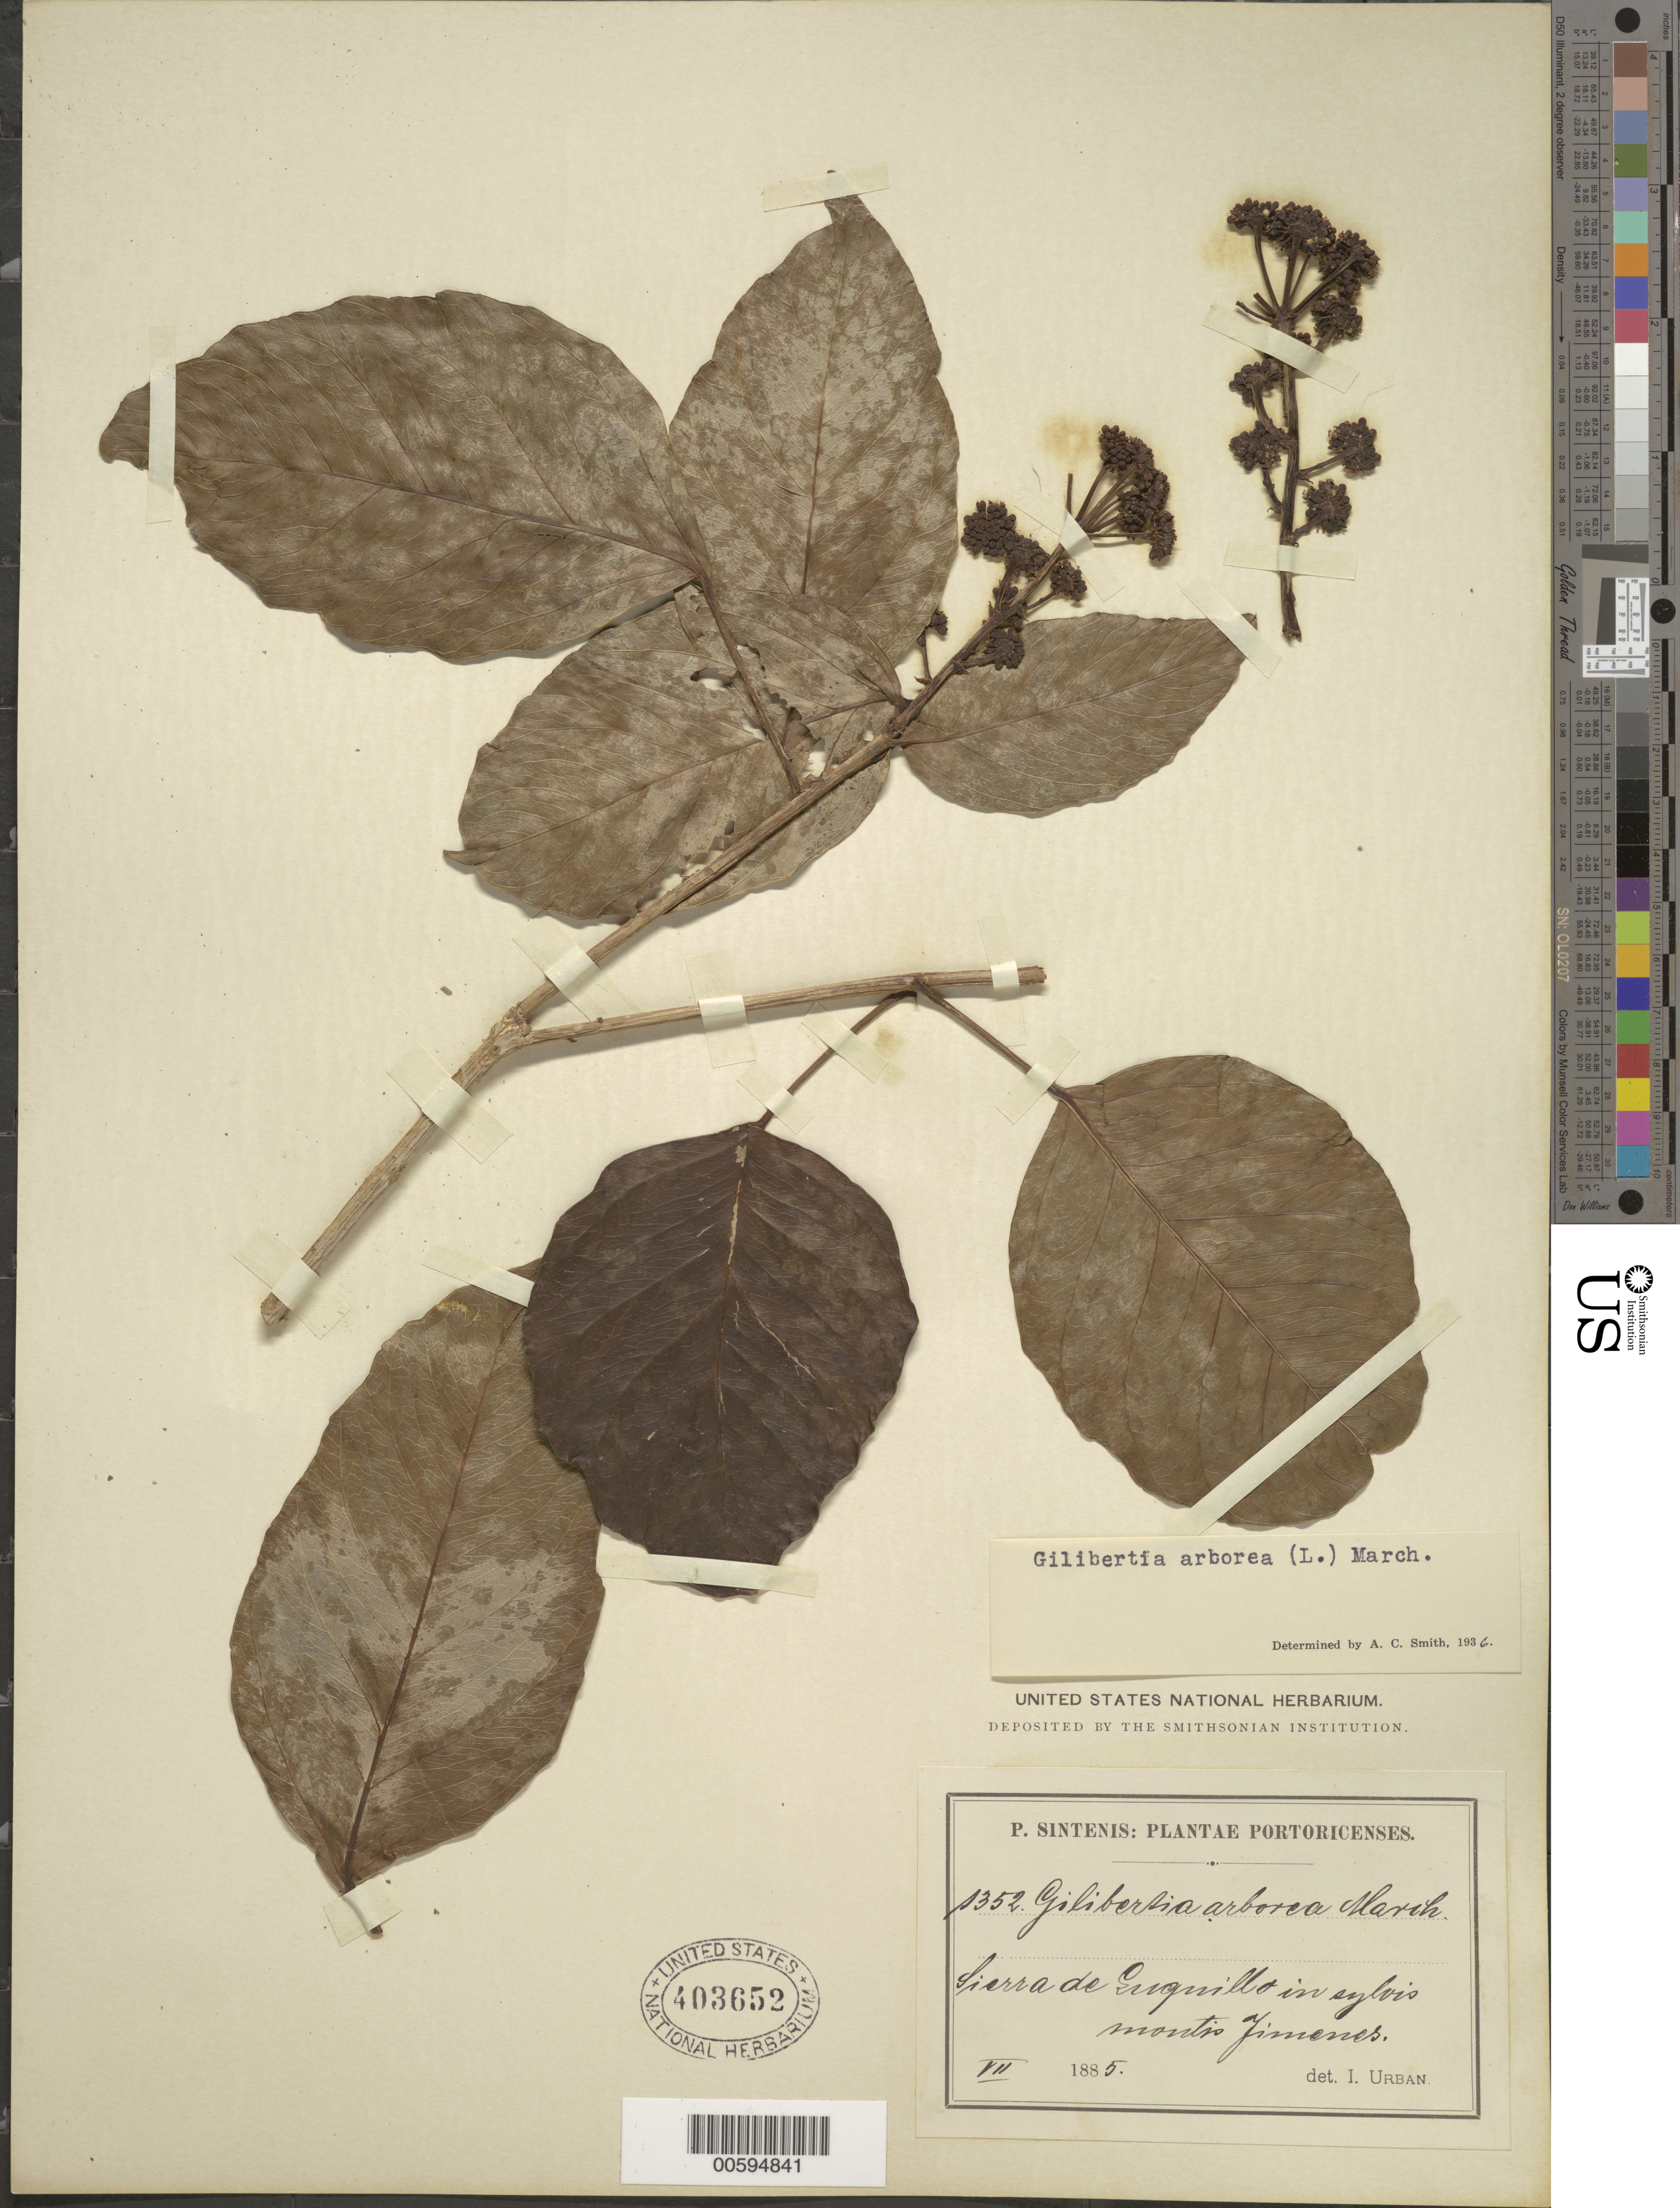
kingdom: Plantae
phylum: Tracheophyta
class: Magnoliopsida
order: Apiales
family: Araliaceae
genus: Dendropanax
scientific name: Dendropanax arboreus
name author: (L.) Decne. & Planch.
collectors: P. Sintenis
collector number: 1352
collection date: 1885-07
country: Puerto Rico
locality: Sierra de Luquillo in sylvis montis Jimenez.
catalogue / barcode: US 403652